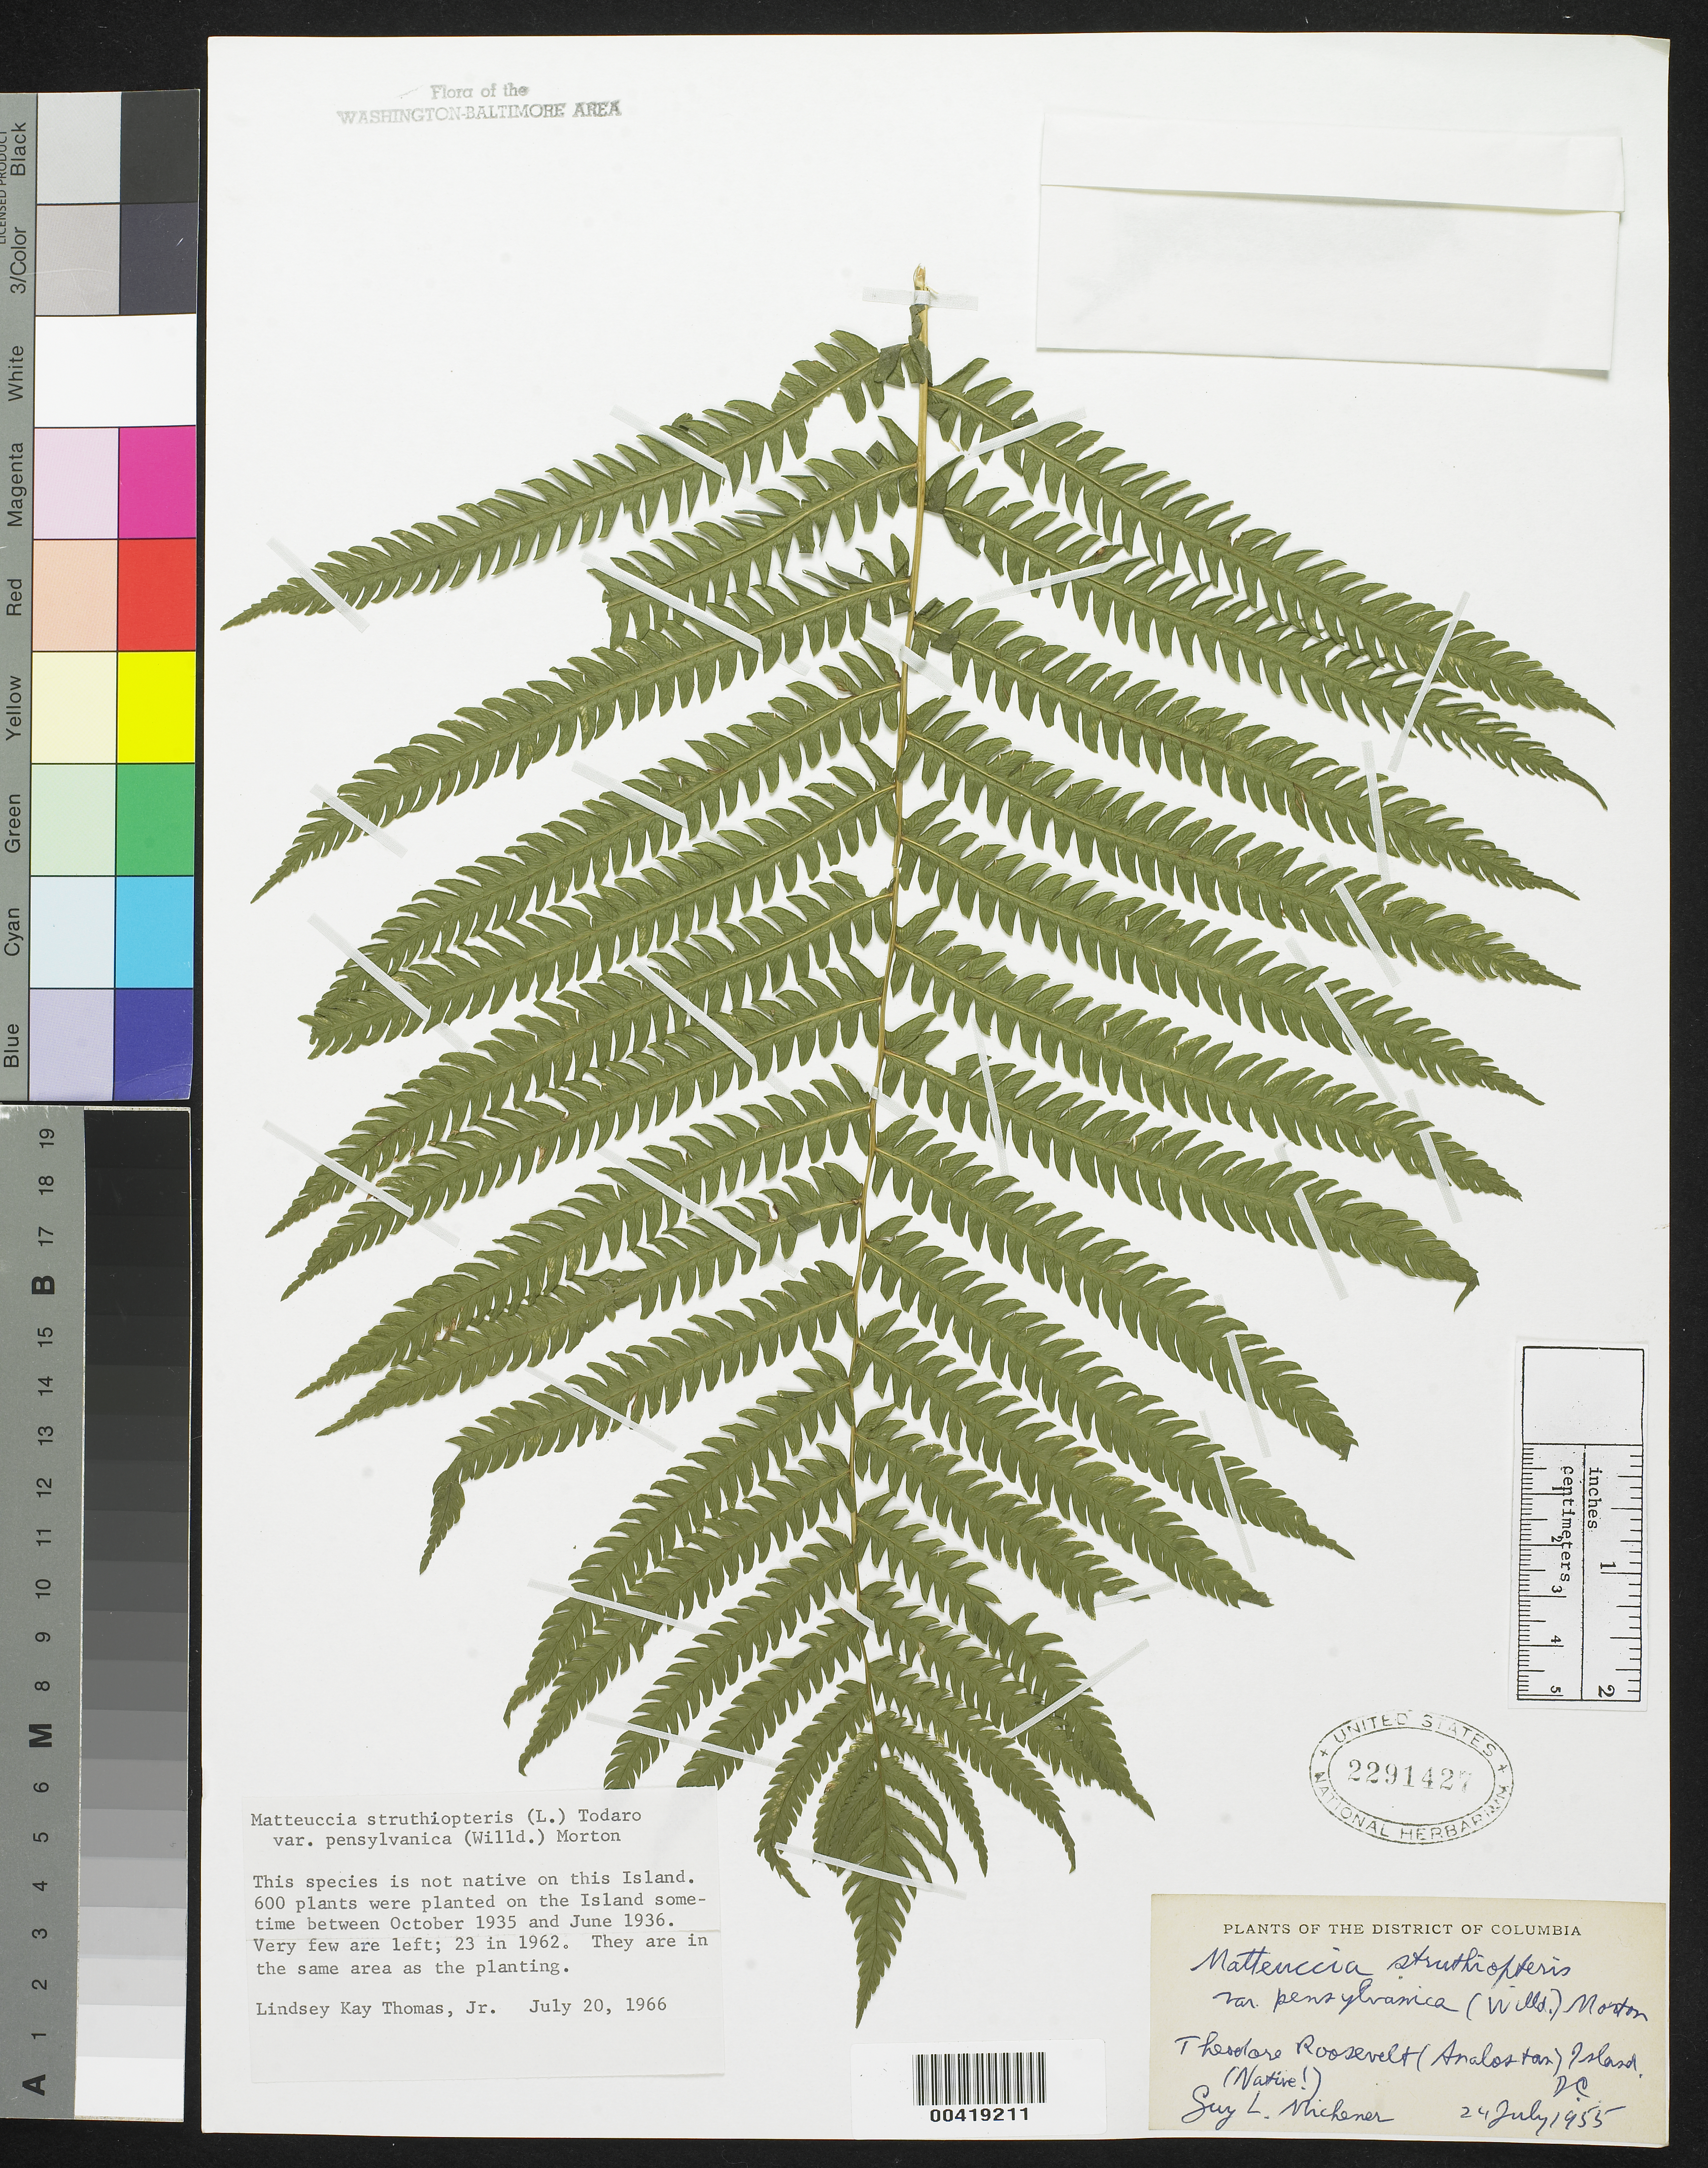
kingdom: Plantae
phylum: Tracheophyta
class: Polypodiopsida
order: Polypodiales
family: Onocleaceae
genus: Matteuccia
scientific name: Matteuccia struthiopteris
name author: (L.) Tod.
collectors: G. Michener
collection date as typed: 24 Jul 1955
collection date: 1955-07-24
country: United States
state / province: District of Columbia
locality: Theodore Roosevelt Island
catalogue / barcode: US 2291427